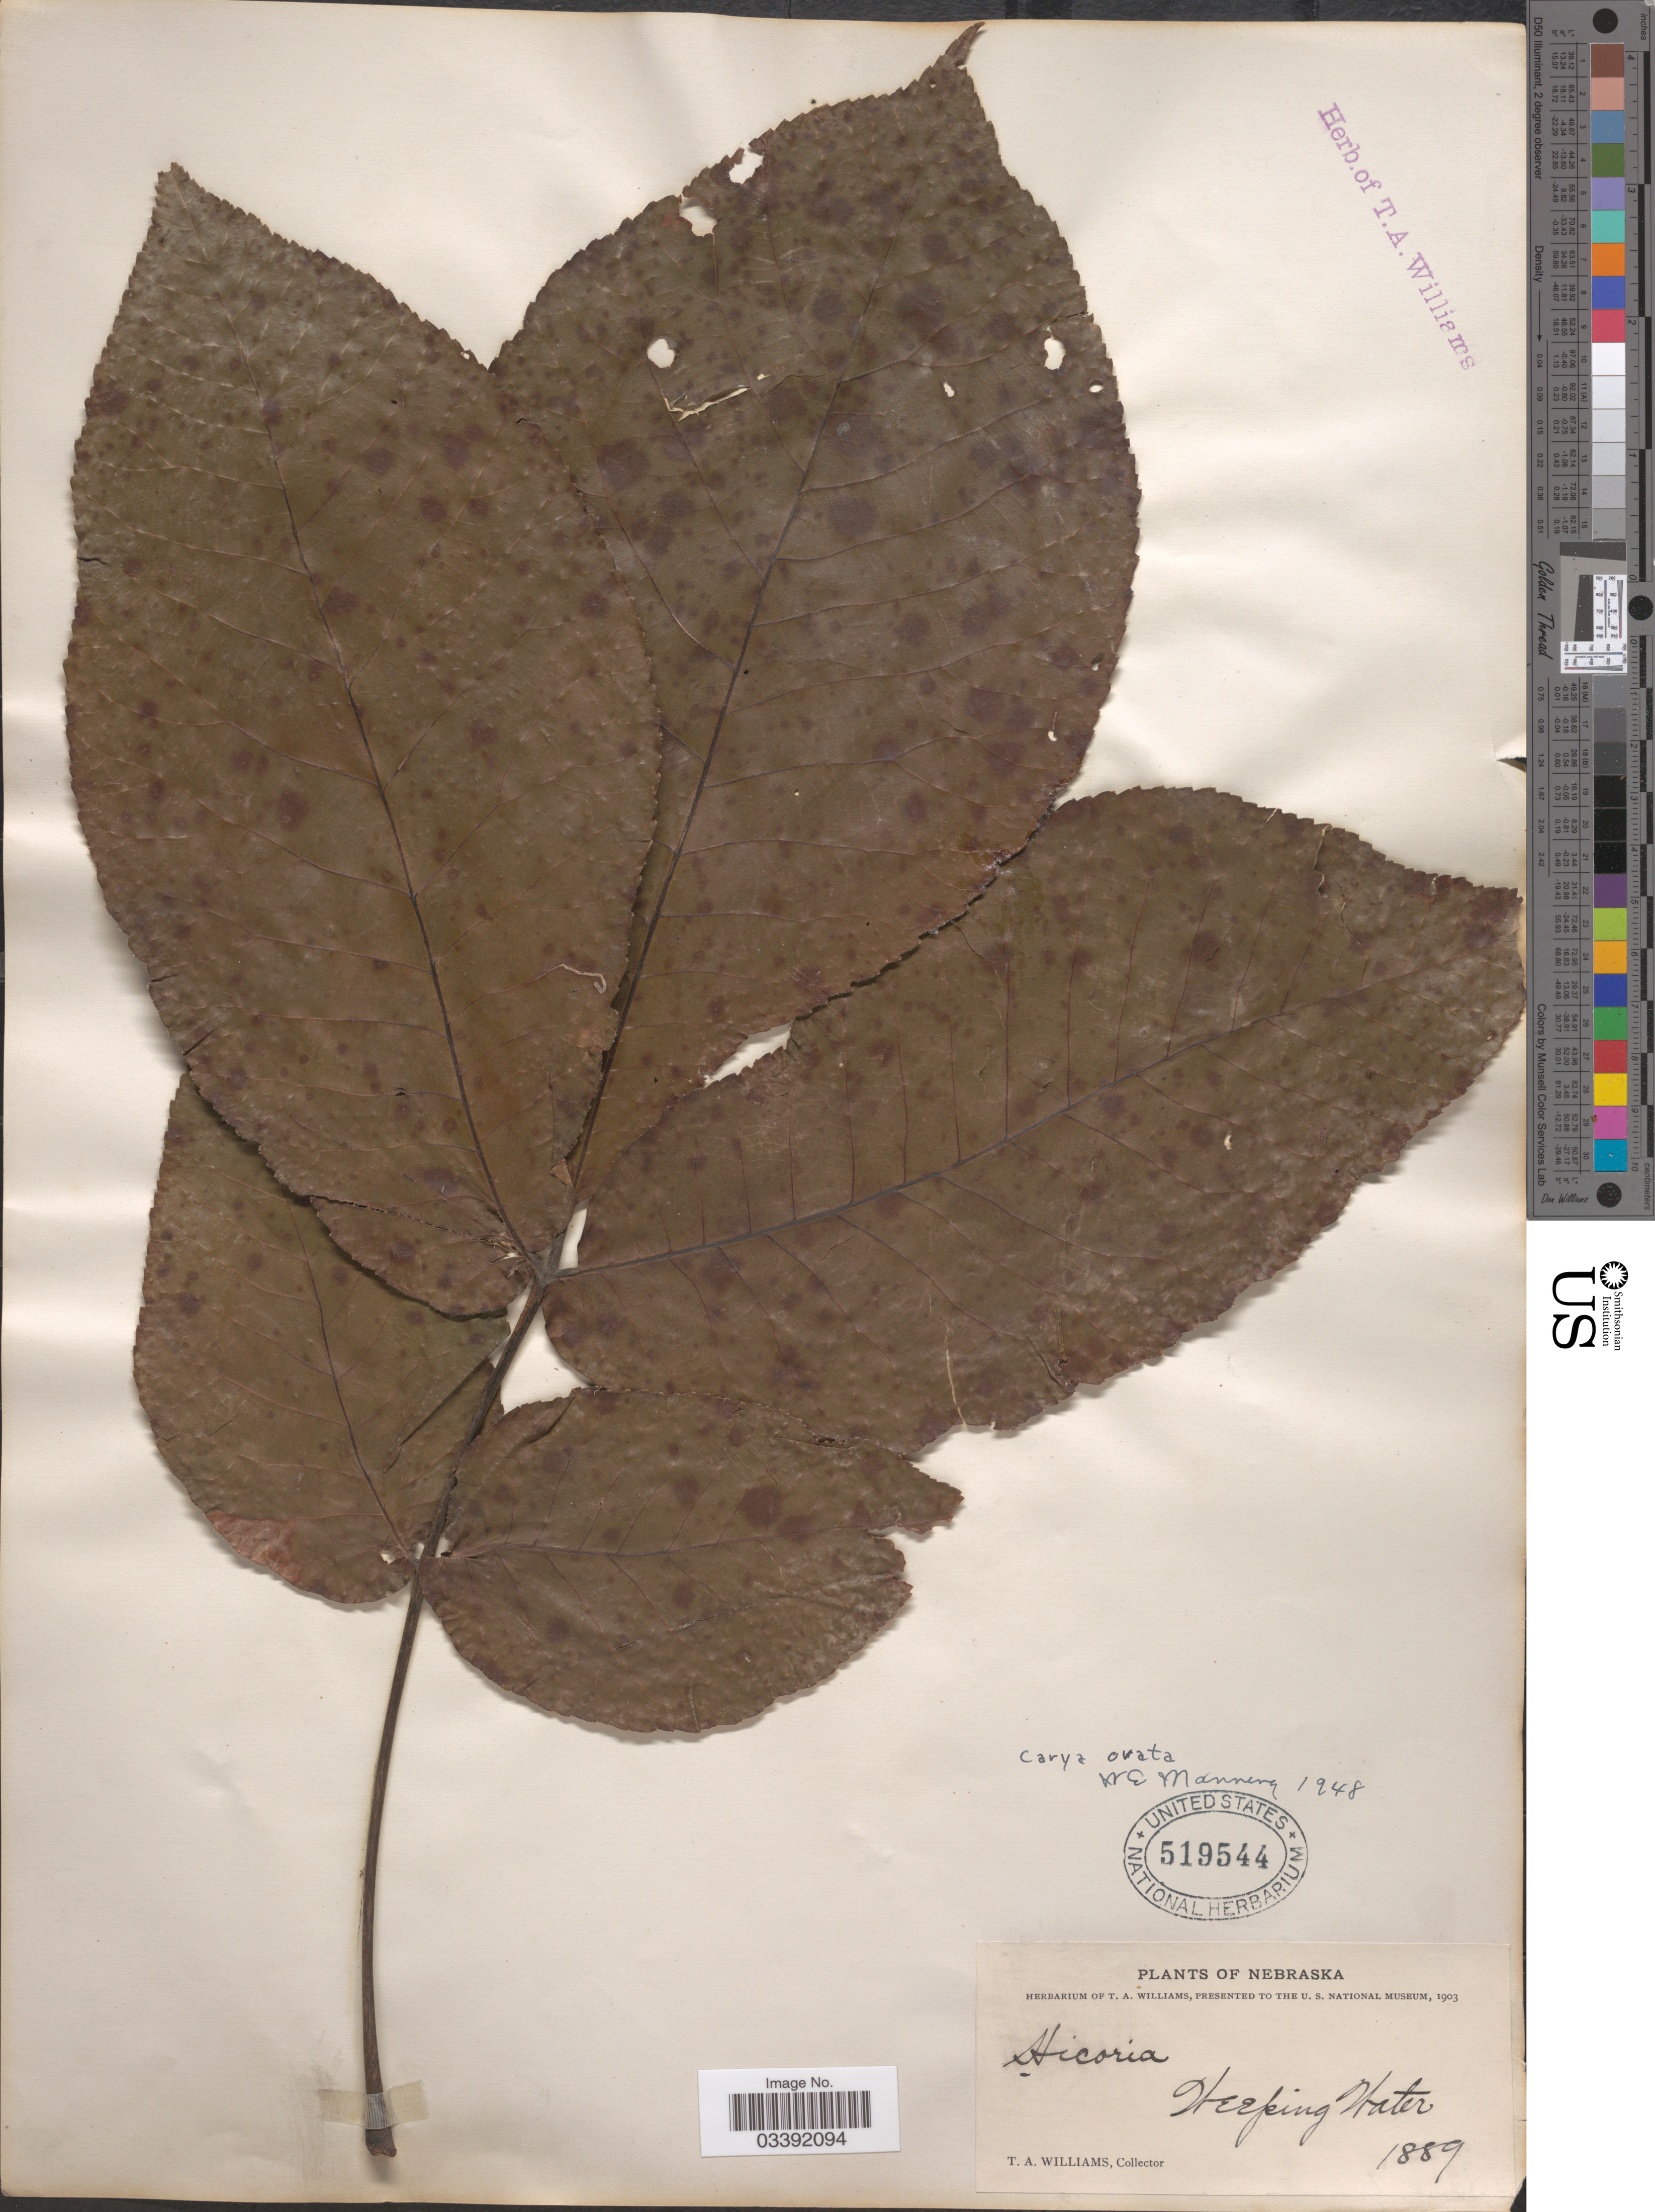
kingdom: Plantae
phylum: Tracheophyta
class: Magnoliopsida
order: Fagales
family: Juglandaceae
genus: Carya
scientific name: Carya ovata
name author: (Mill.) K. Koch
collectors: T. Williams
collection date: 1889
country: United States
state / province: Nebraska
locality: Weeping Water.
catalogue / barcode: US 519544